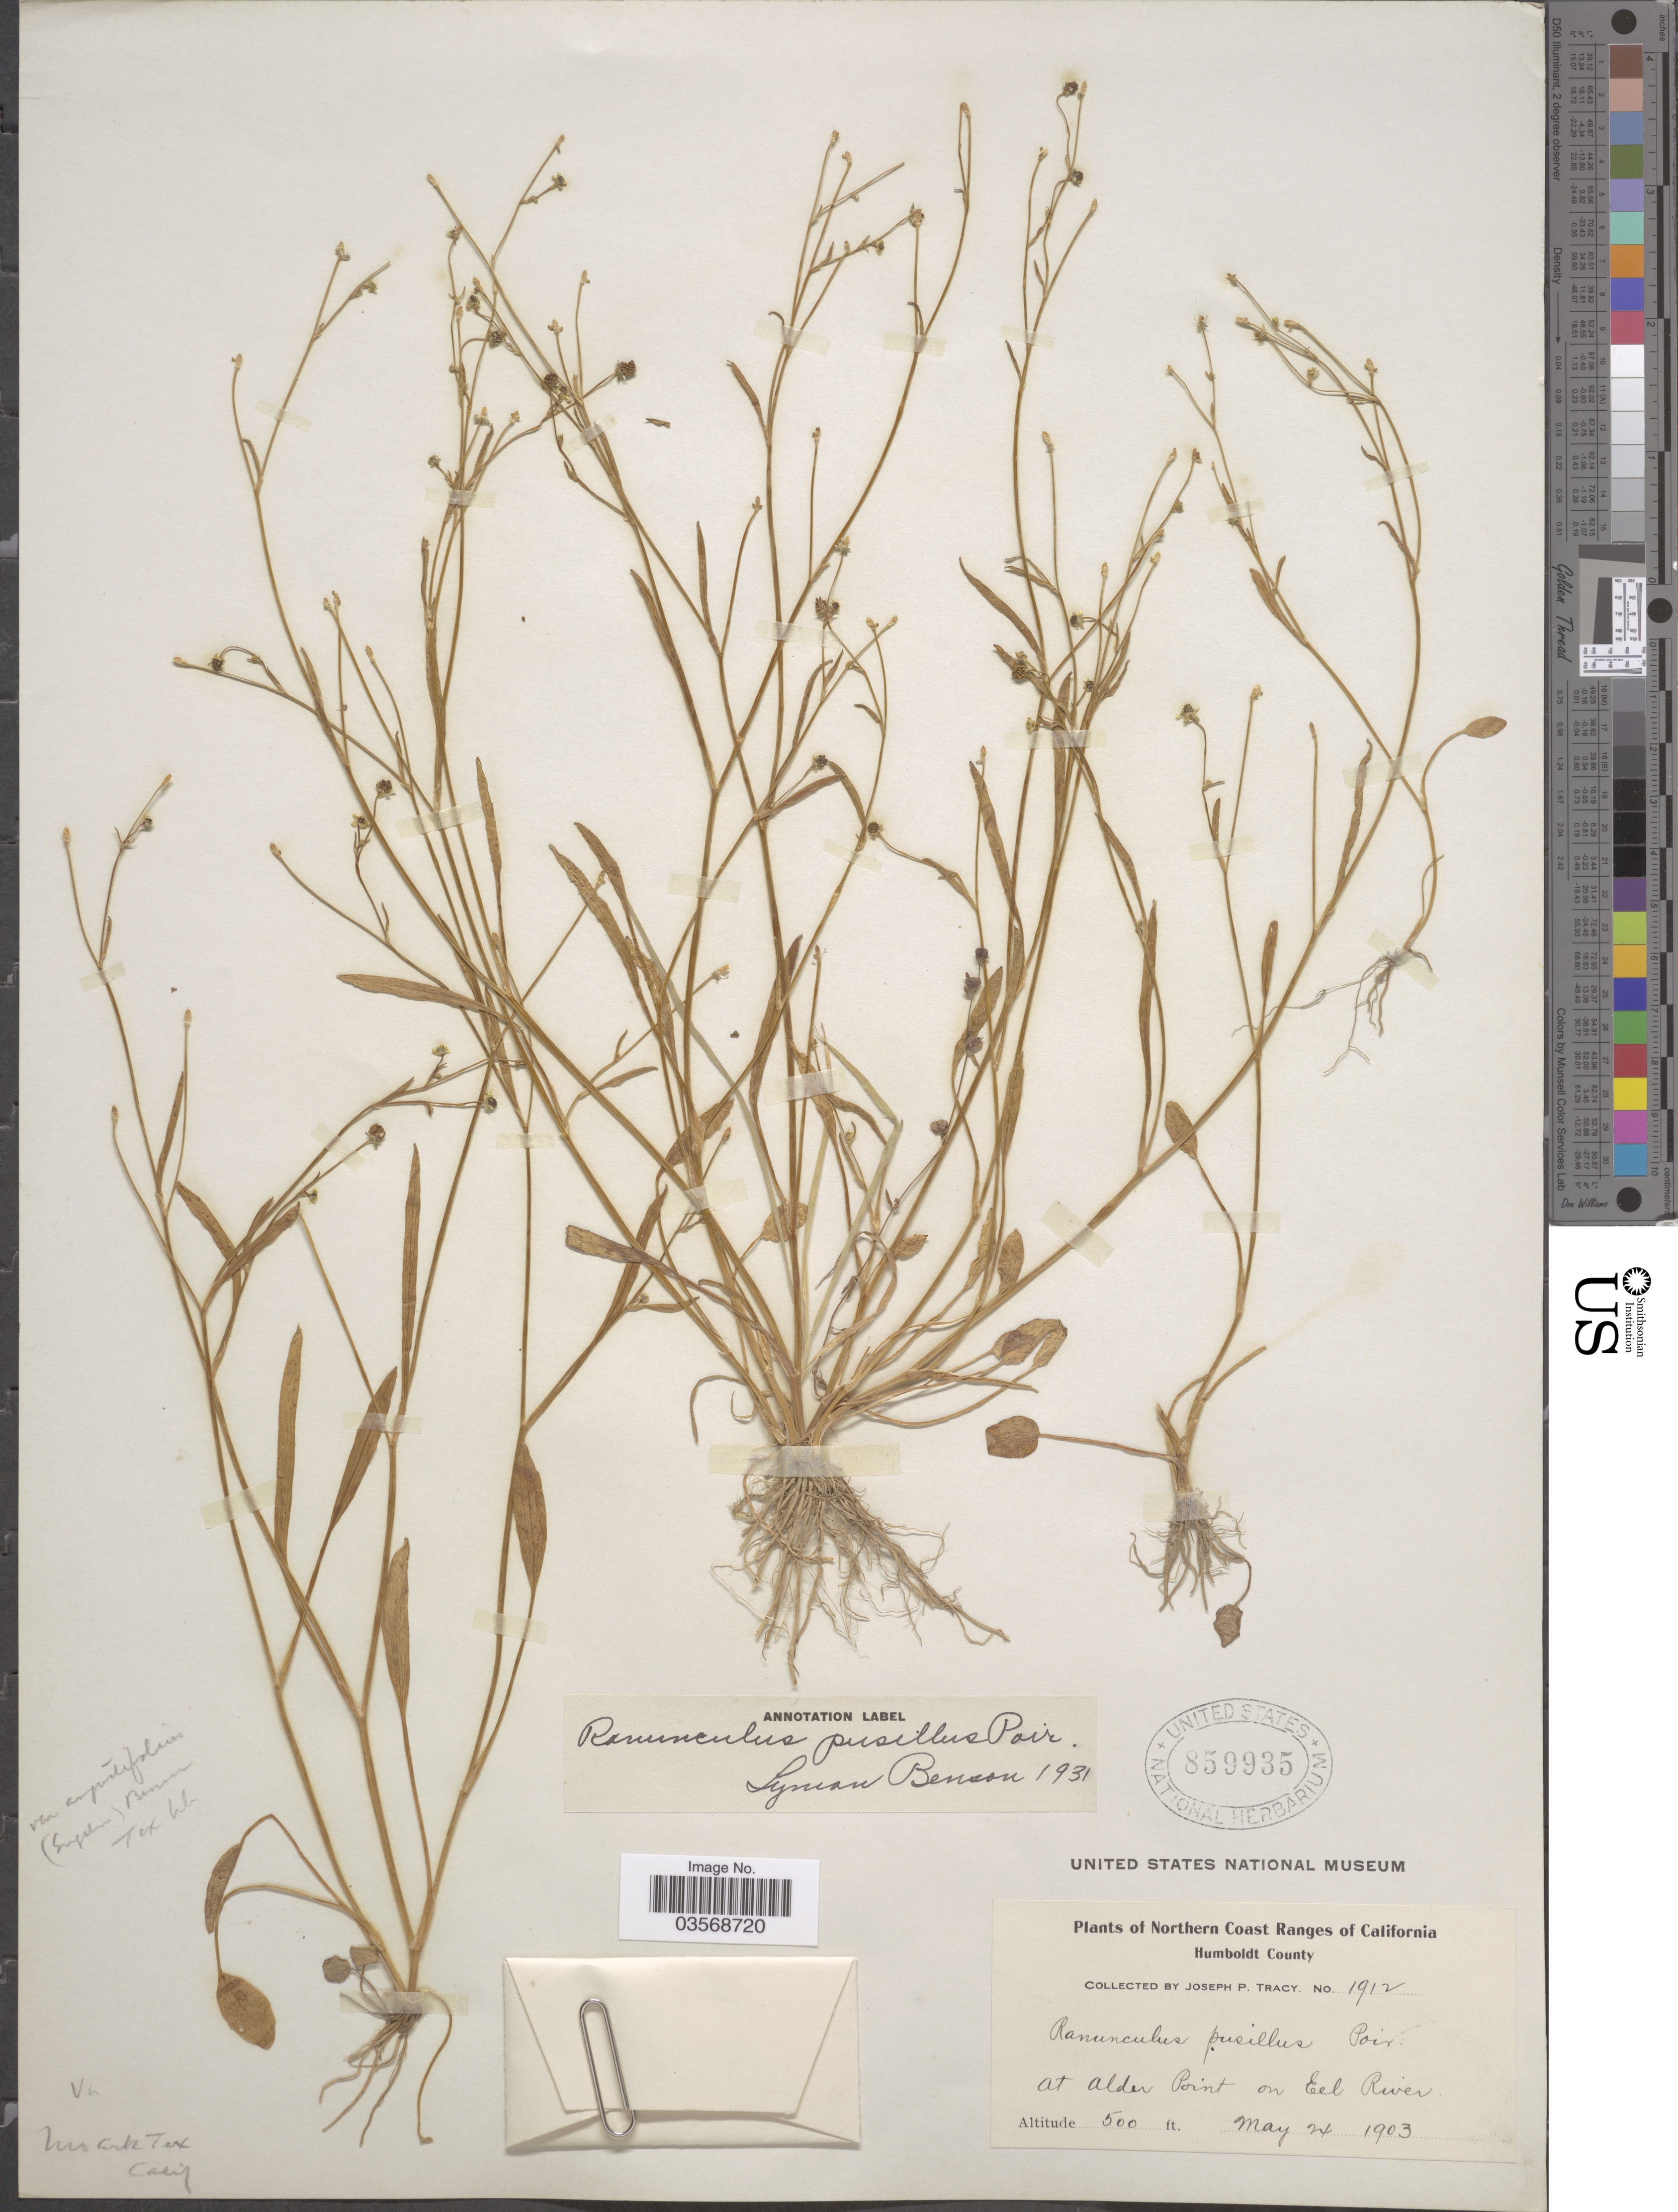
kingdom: Plantae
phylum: Tracheophyta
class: Magnoliopsida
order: Ranunculales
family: Ranunculaceae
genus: Ranunculus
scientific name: Ranunculus pusillus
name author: Poir.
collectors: J. Tracy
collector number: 1912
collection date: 1903-05-24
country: United States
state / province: California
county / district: Humboldt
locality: Northern Coast Ranges of California. Humboldt County. At Alder Point on Eel River.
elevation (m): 152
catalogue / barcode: US 859935